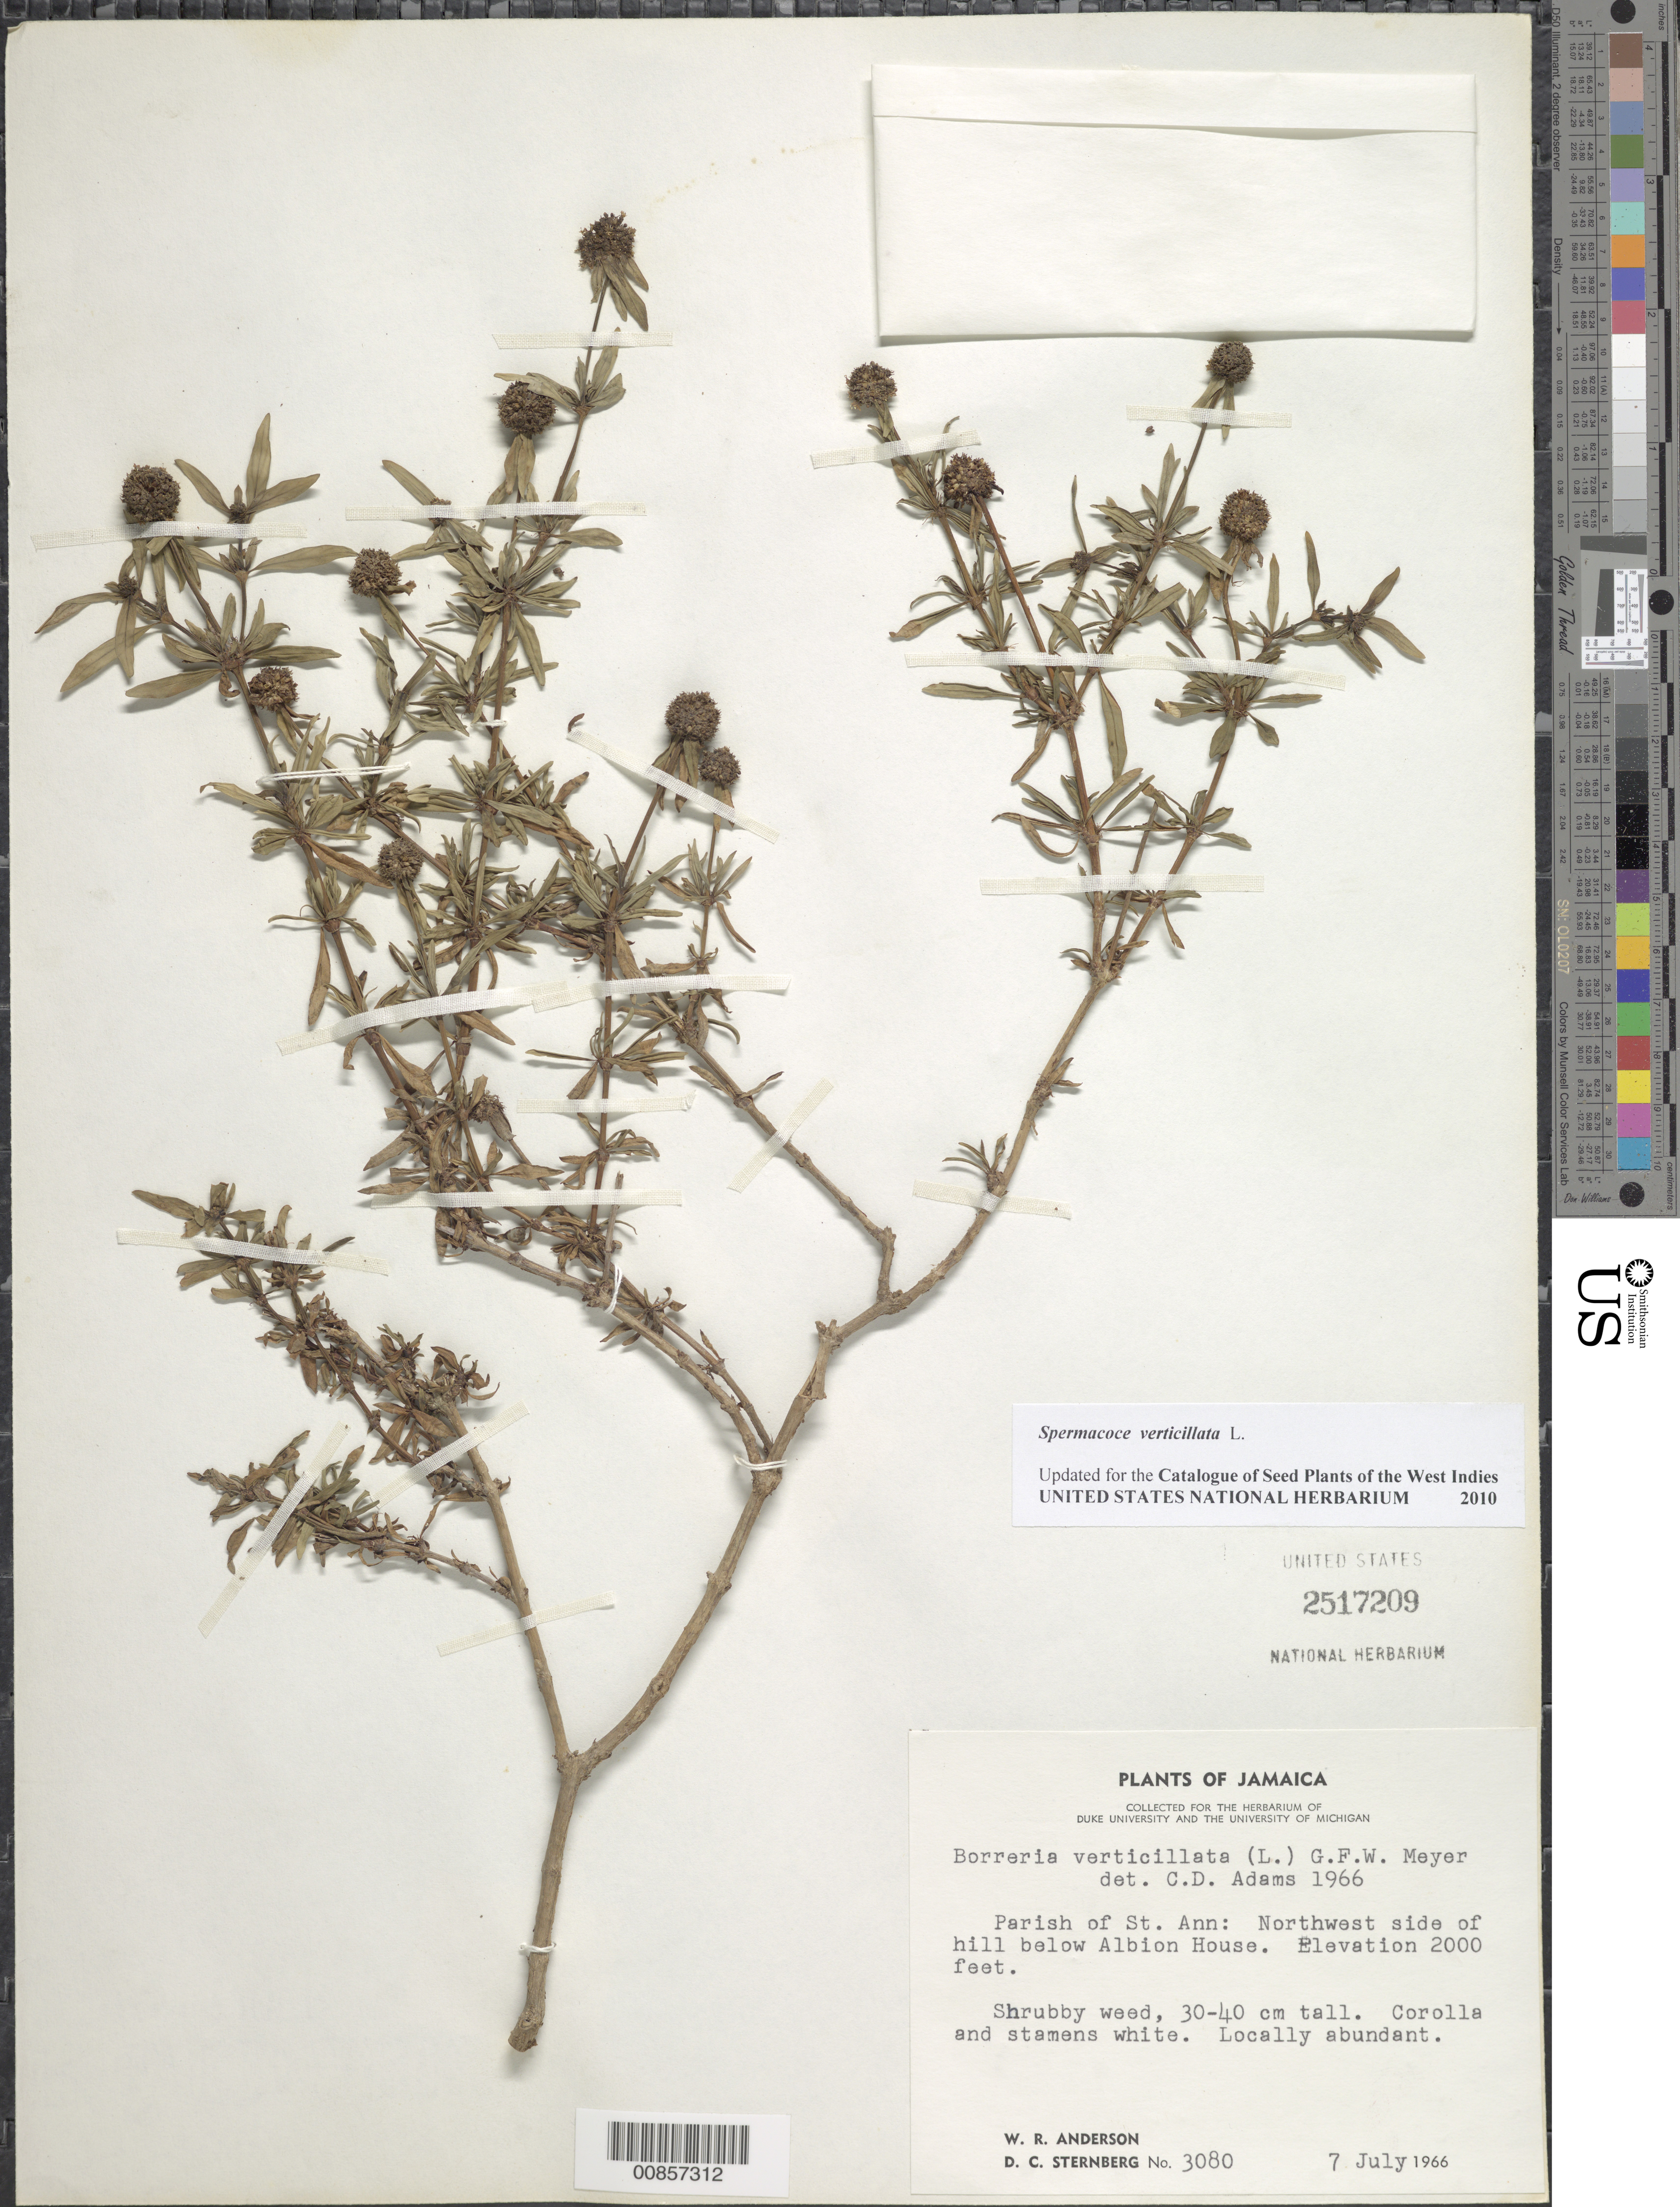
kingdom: Plantae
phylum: Tracheophyta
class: Magnoliopsida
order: Gentianales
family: Rubiaceae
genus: Spermacoce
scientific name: Spermacoce verticillata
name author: L.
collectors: W. R. Anderson & D. Sternberg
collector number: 3080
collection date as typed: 07 Jul 1966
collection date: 1966-07-07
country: Jamaica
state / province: Saint Ann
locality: NW side of hill below Albion House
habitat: Hill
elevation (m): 610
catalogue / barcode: US 2517209